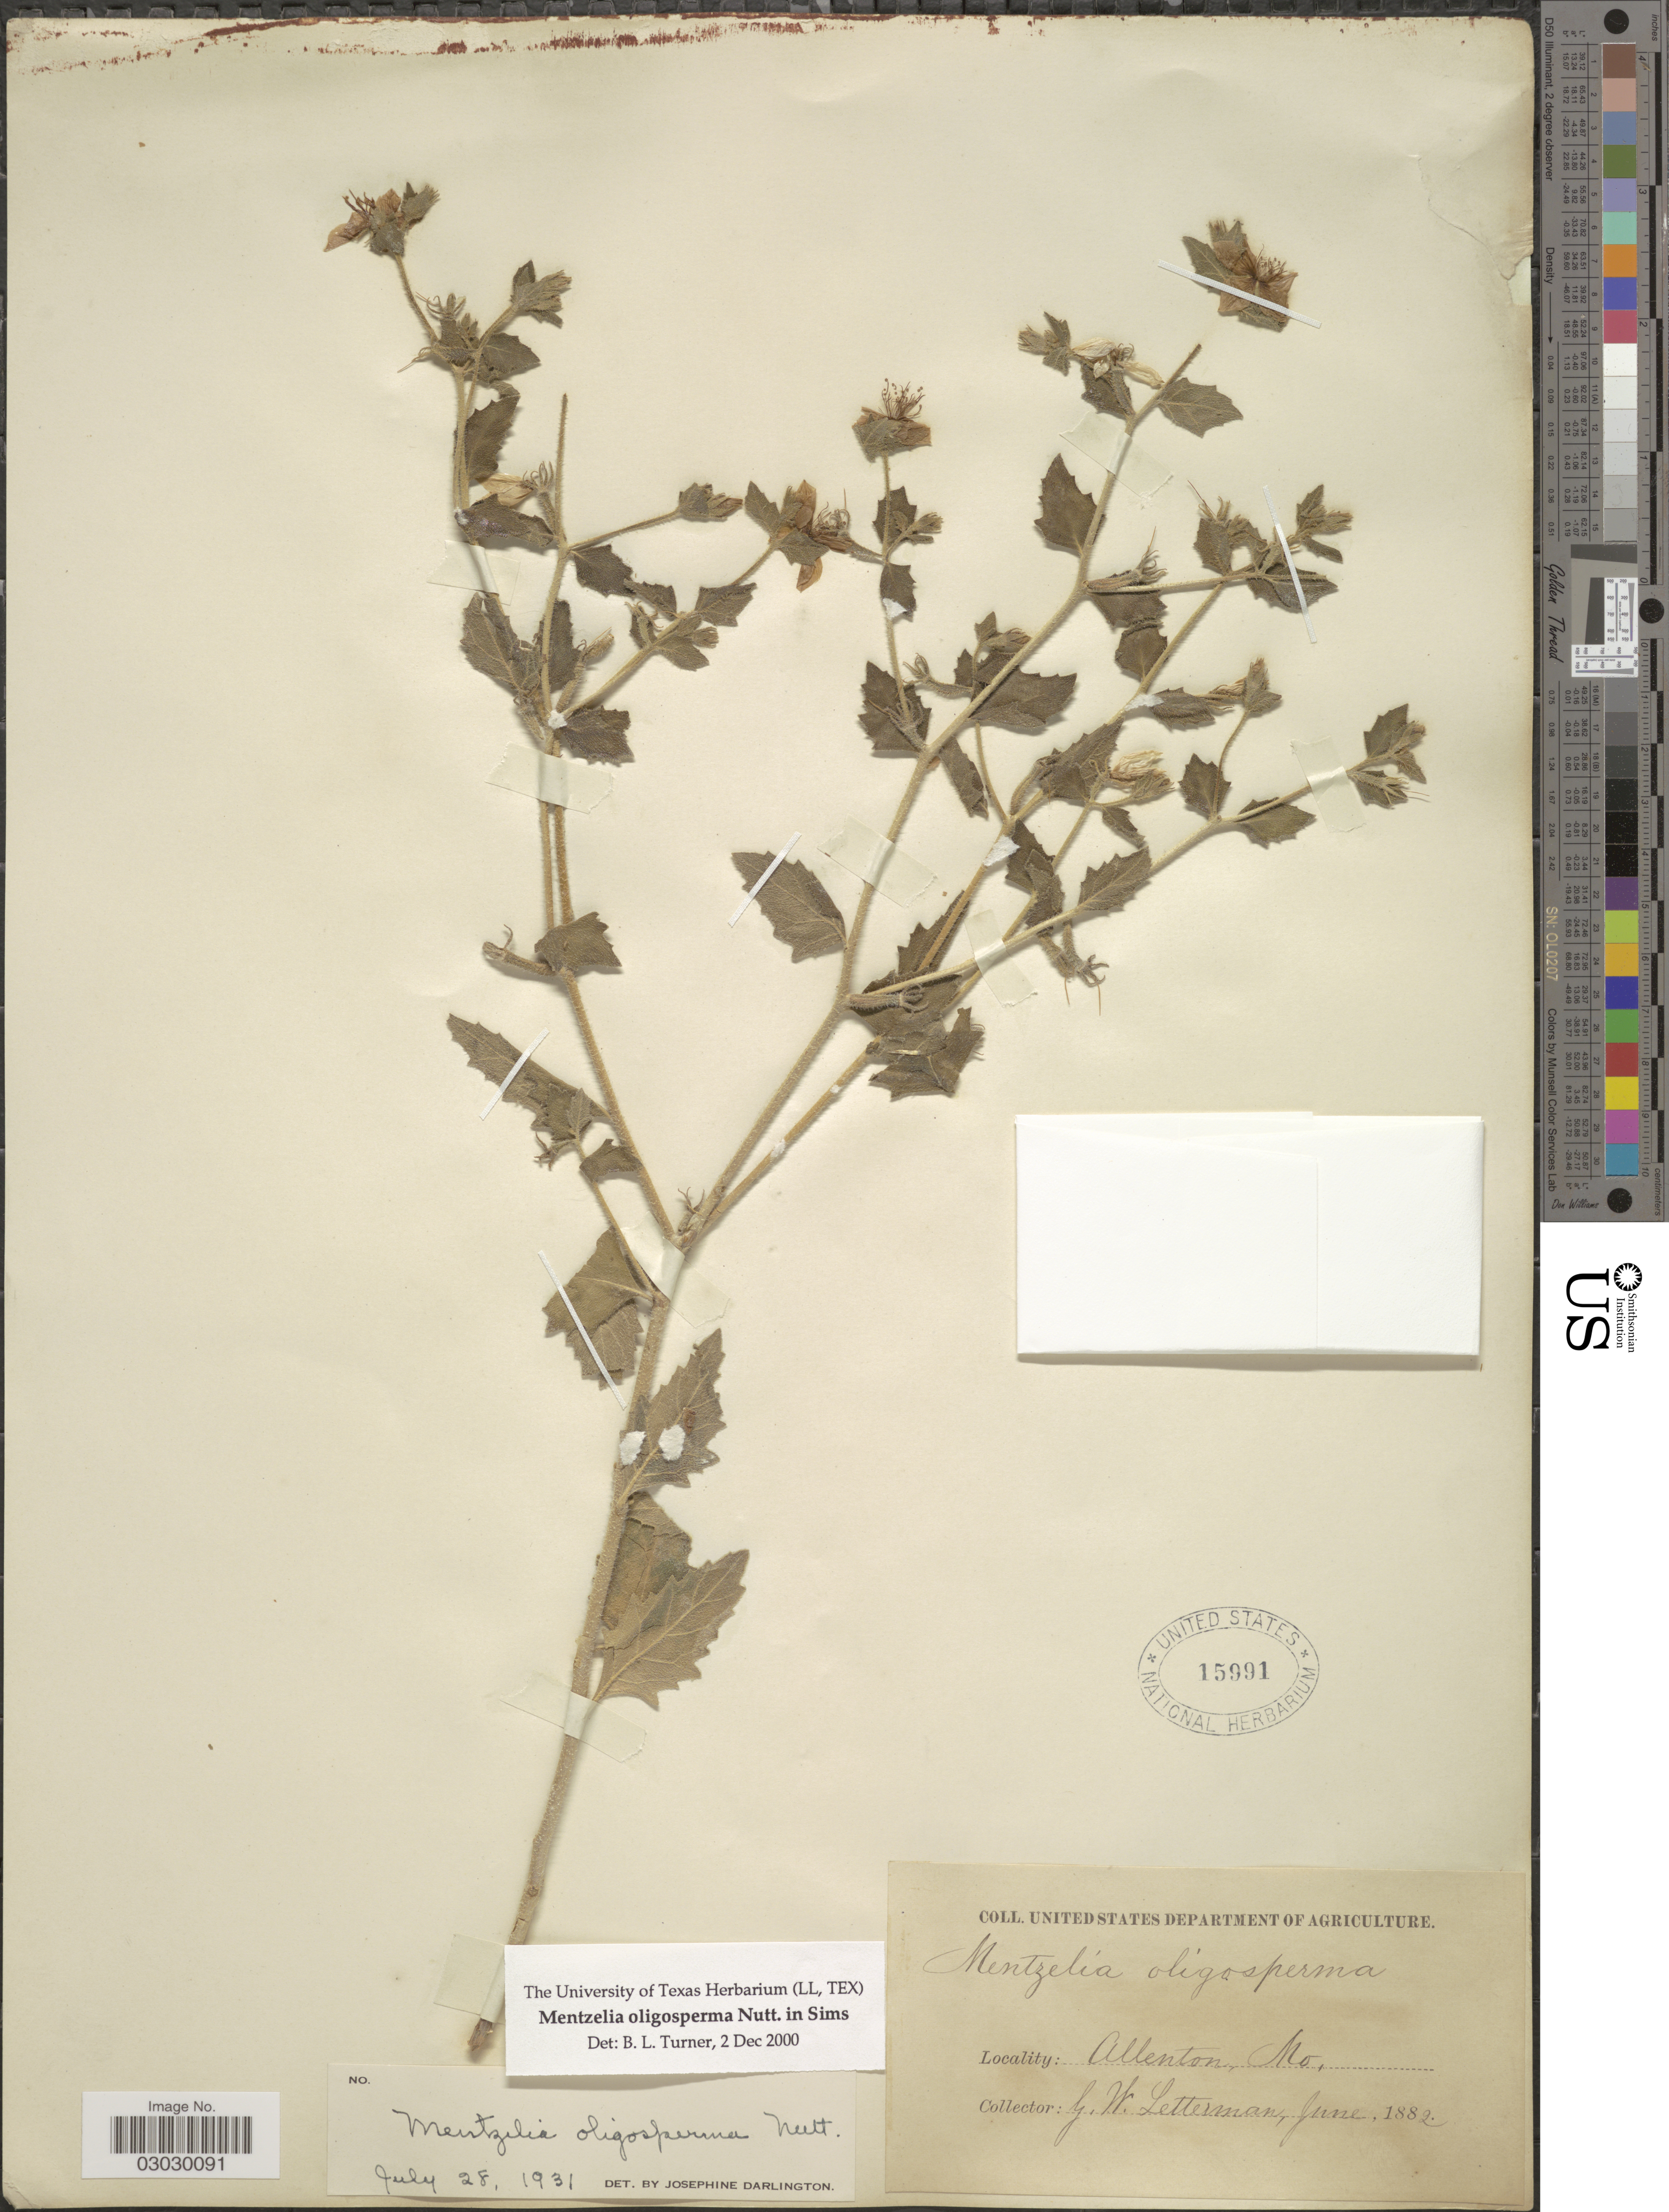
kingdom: Plantae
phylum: Tracheophyta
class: Magnoliopsida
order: Cornales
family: Loasaceae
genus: Mentzelia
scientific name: Mentzelia oligosperma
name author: Nutt. ex Sims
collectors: G. W. Letterman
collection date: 1882-06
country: United States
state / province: Missouri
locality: Allenton, Mo.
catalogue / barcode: US 15991